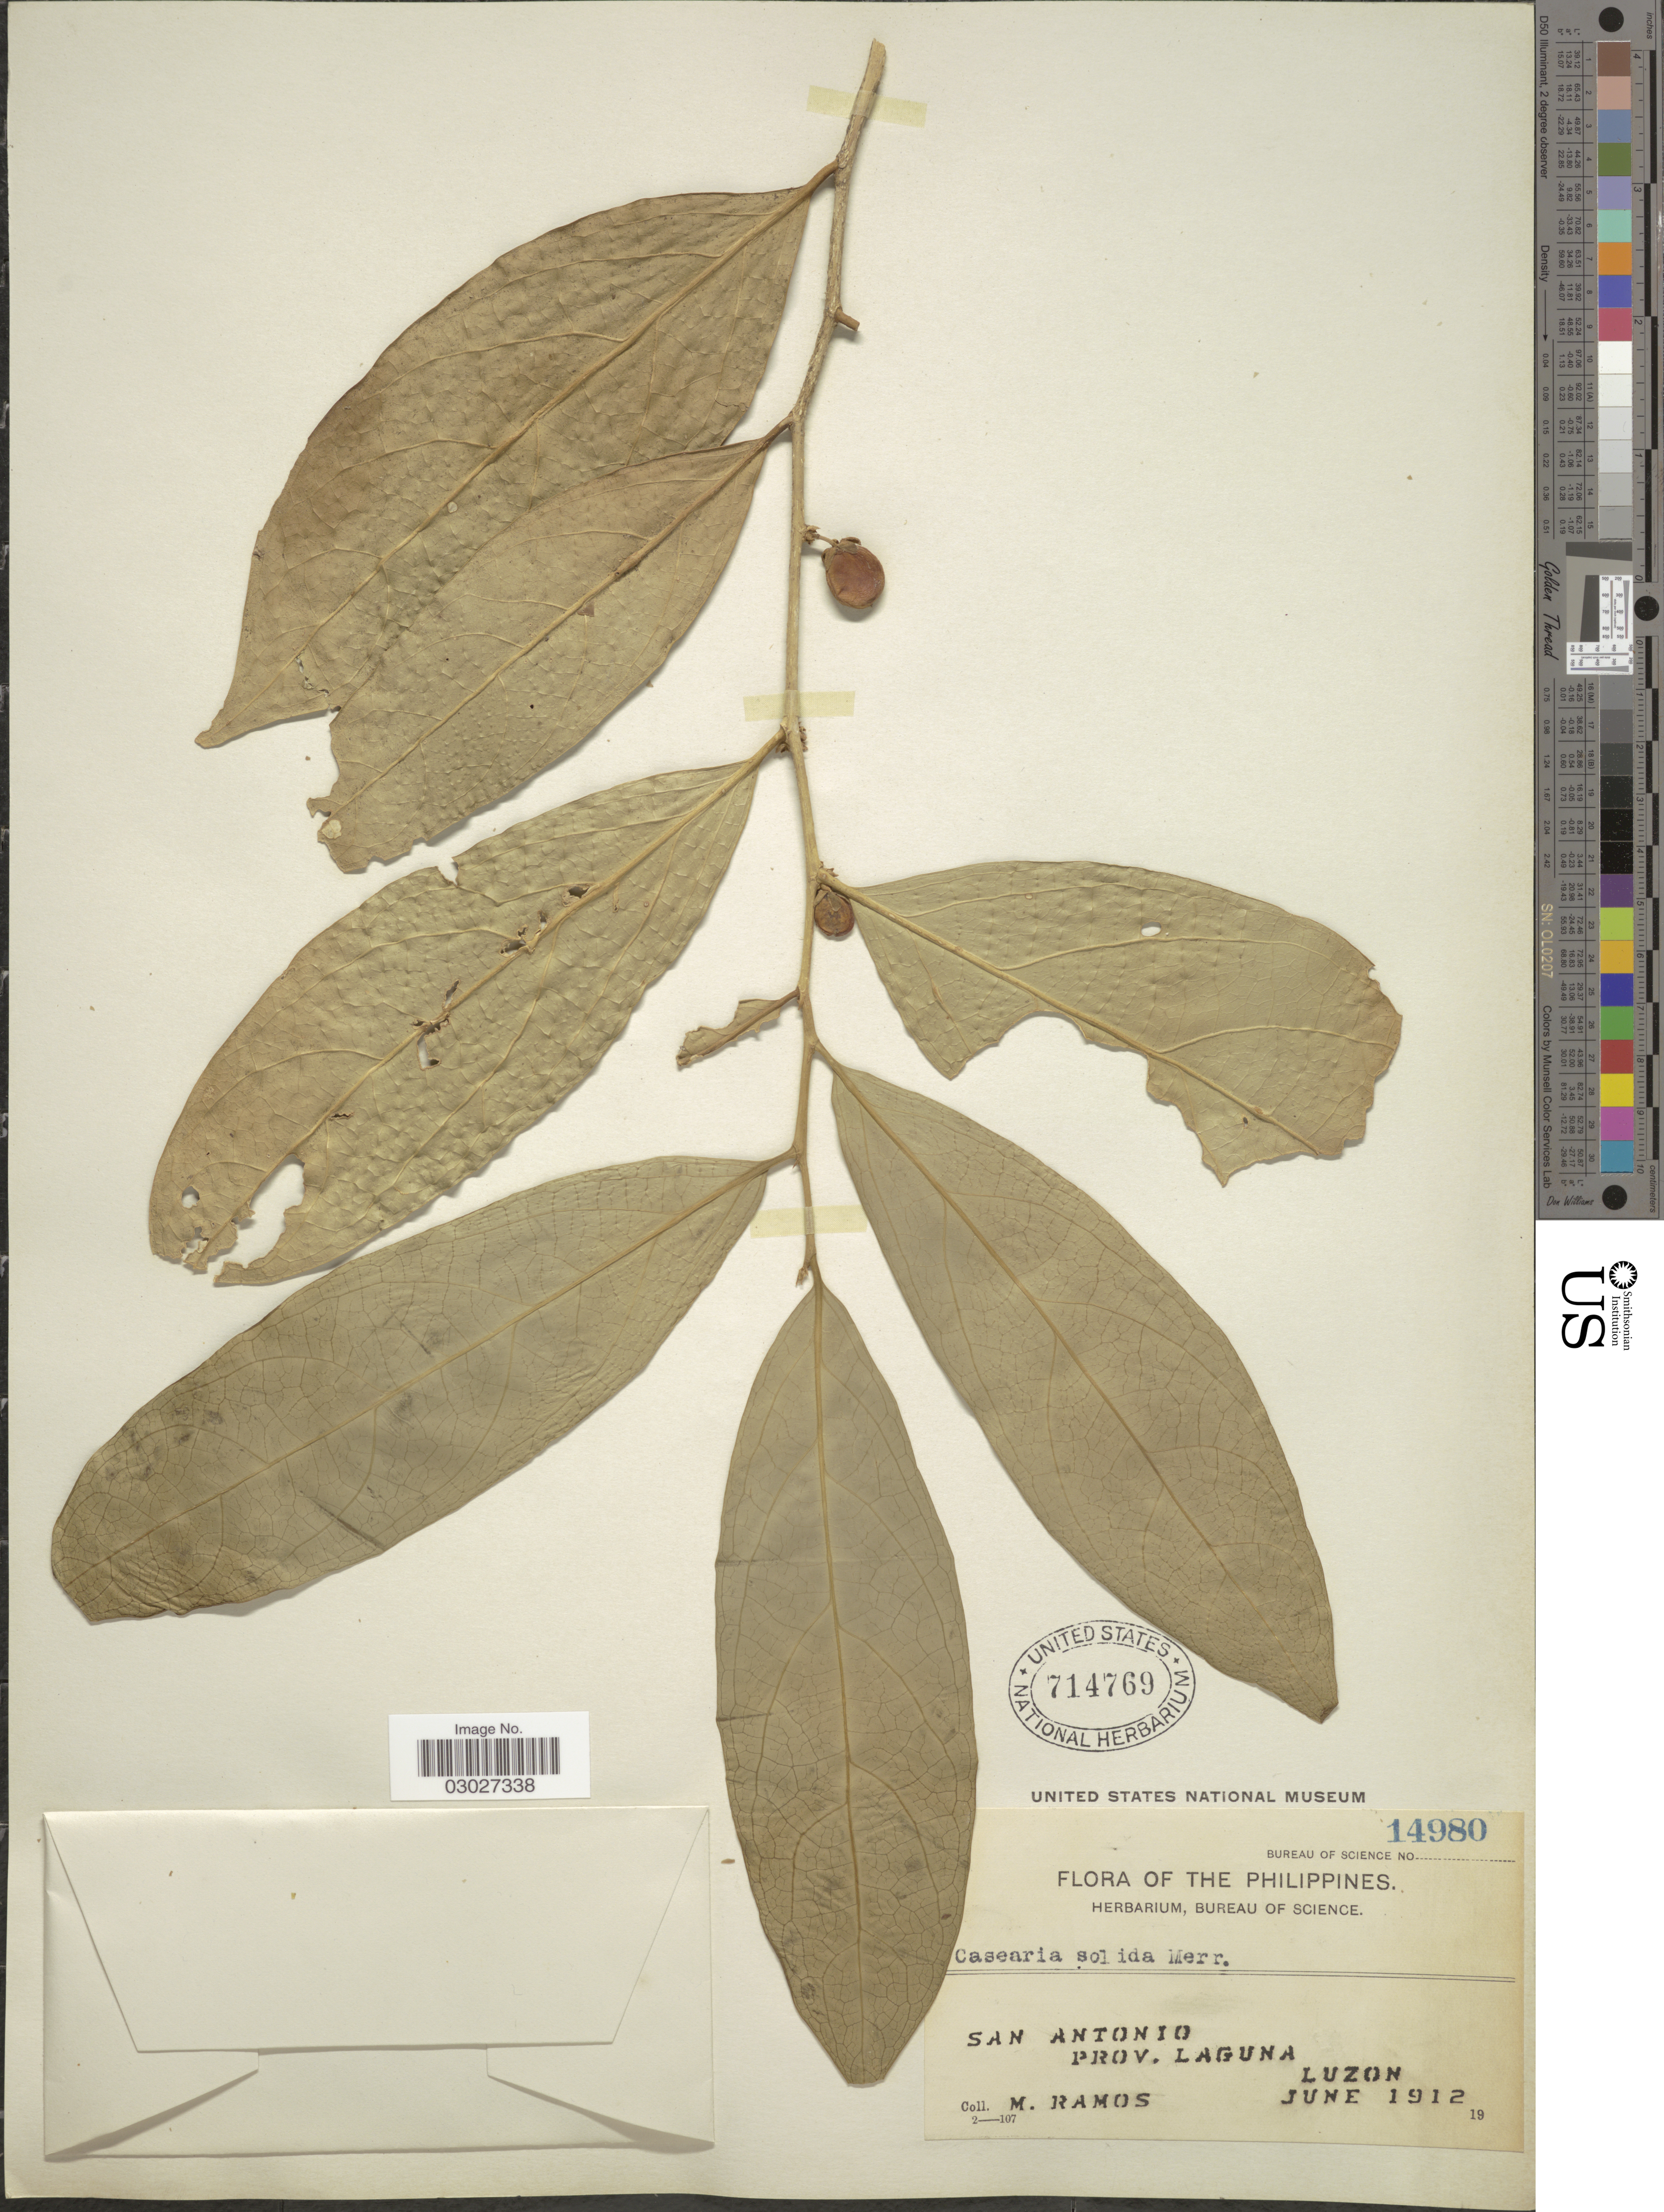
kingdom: Plantae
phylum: Tracheophyta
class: Magnoliopsida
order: Malpighiales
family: Salicaceae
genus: Casearia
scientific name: Casearia trivalvis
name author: (Blanco) Merr.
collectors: M. Ramos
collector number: Bureau of science 14980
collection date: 1912-06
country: Philippines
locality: San Antonio, Prov. Laguna, Luzon.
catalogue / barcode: US 714769